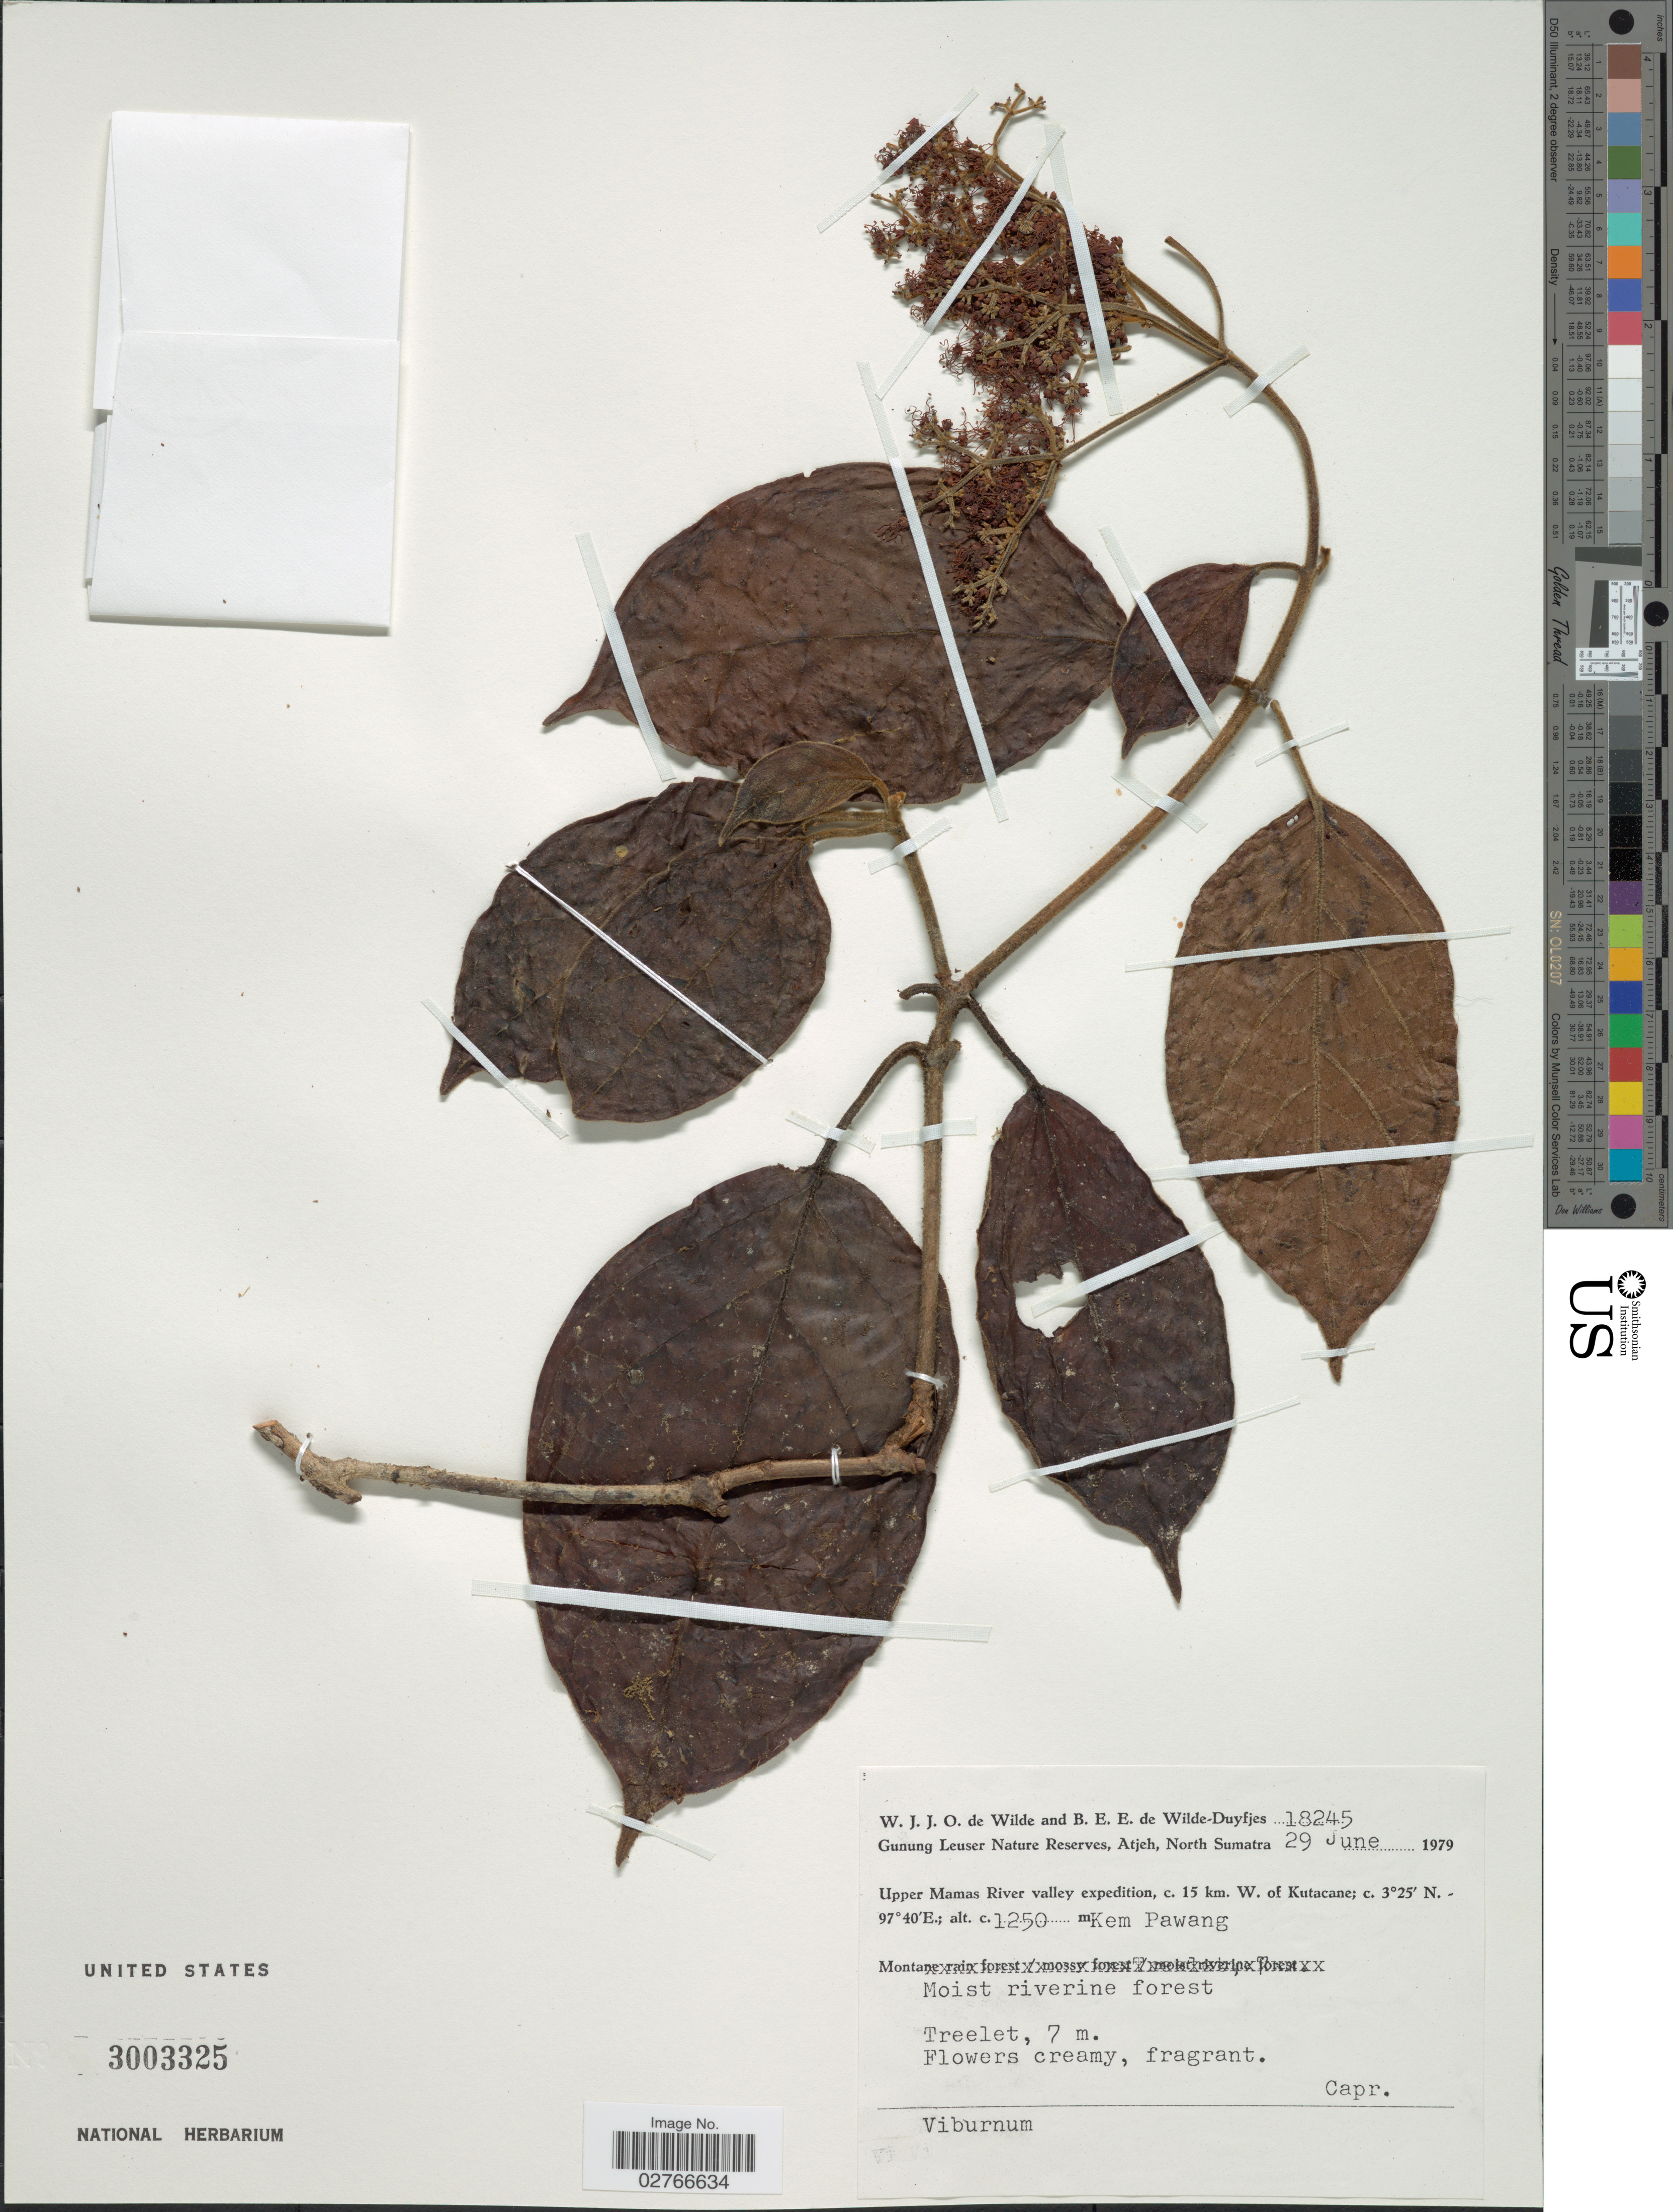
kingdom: Plantae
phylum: Tracheophyta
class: Magnoliopsida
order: Dipsacales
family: Viburnaceae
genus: Viburnum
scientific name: Viburnum sp.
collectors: W. J. de Wilde & B. E. de Wilde-Duyfjes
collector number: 18245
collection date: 1979-06-29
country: Indonesia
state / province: Sumatra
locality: Gunung Leuser Nature Reserves, Atjeh, North Sumatra. Upper Mamas River valley, c. 15 km. W. of Kutacane. Kem Pawang.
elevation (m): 1250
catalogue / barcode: US 3003325